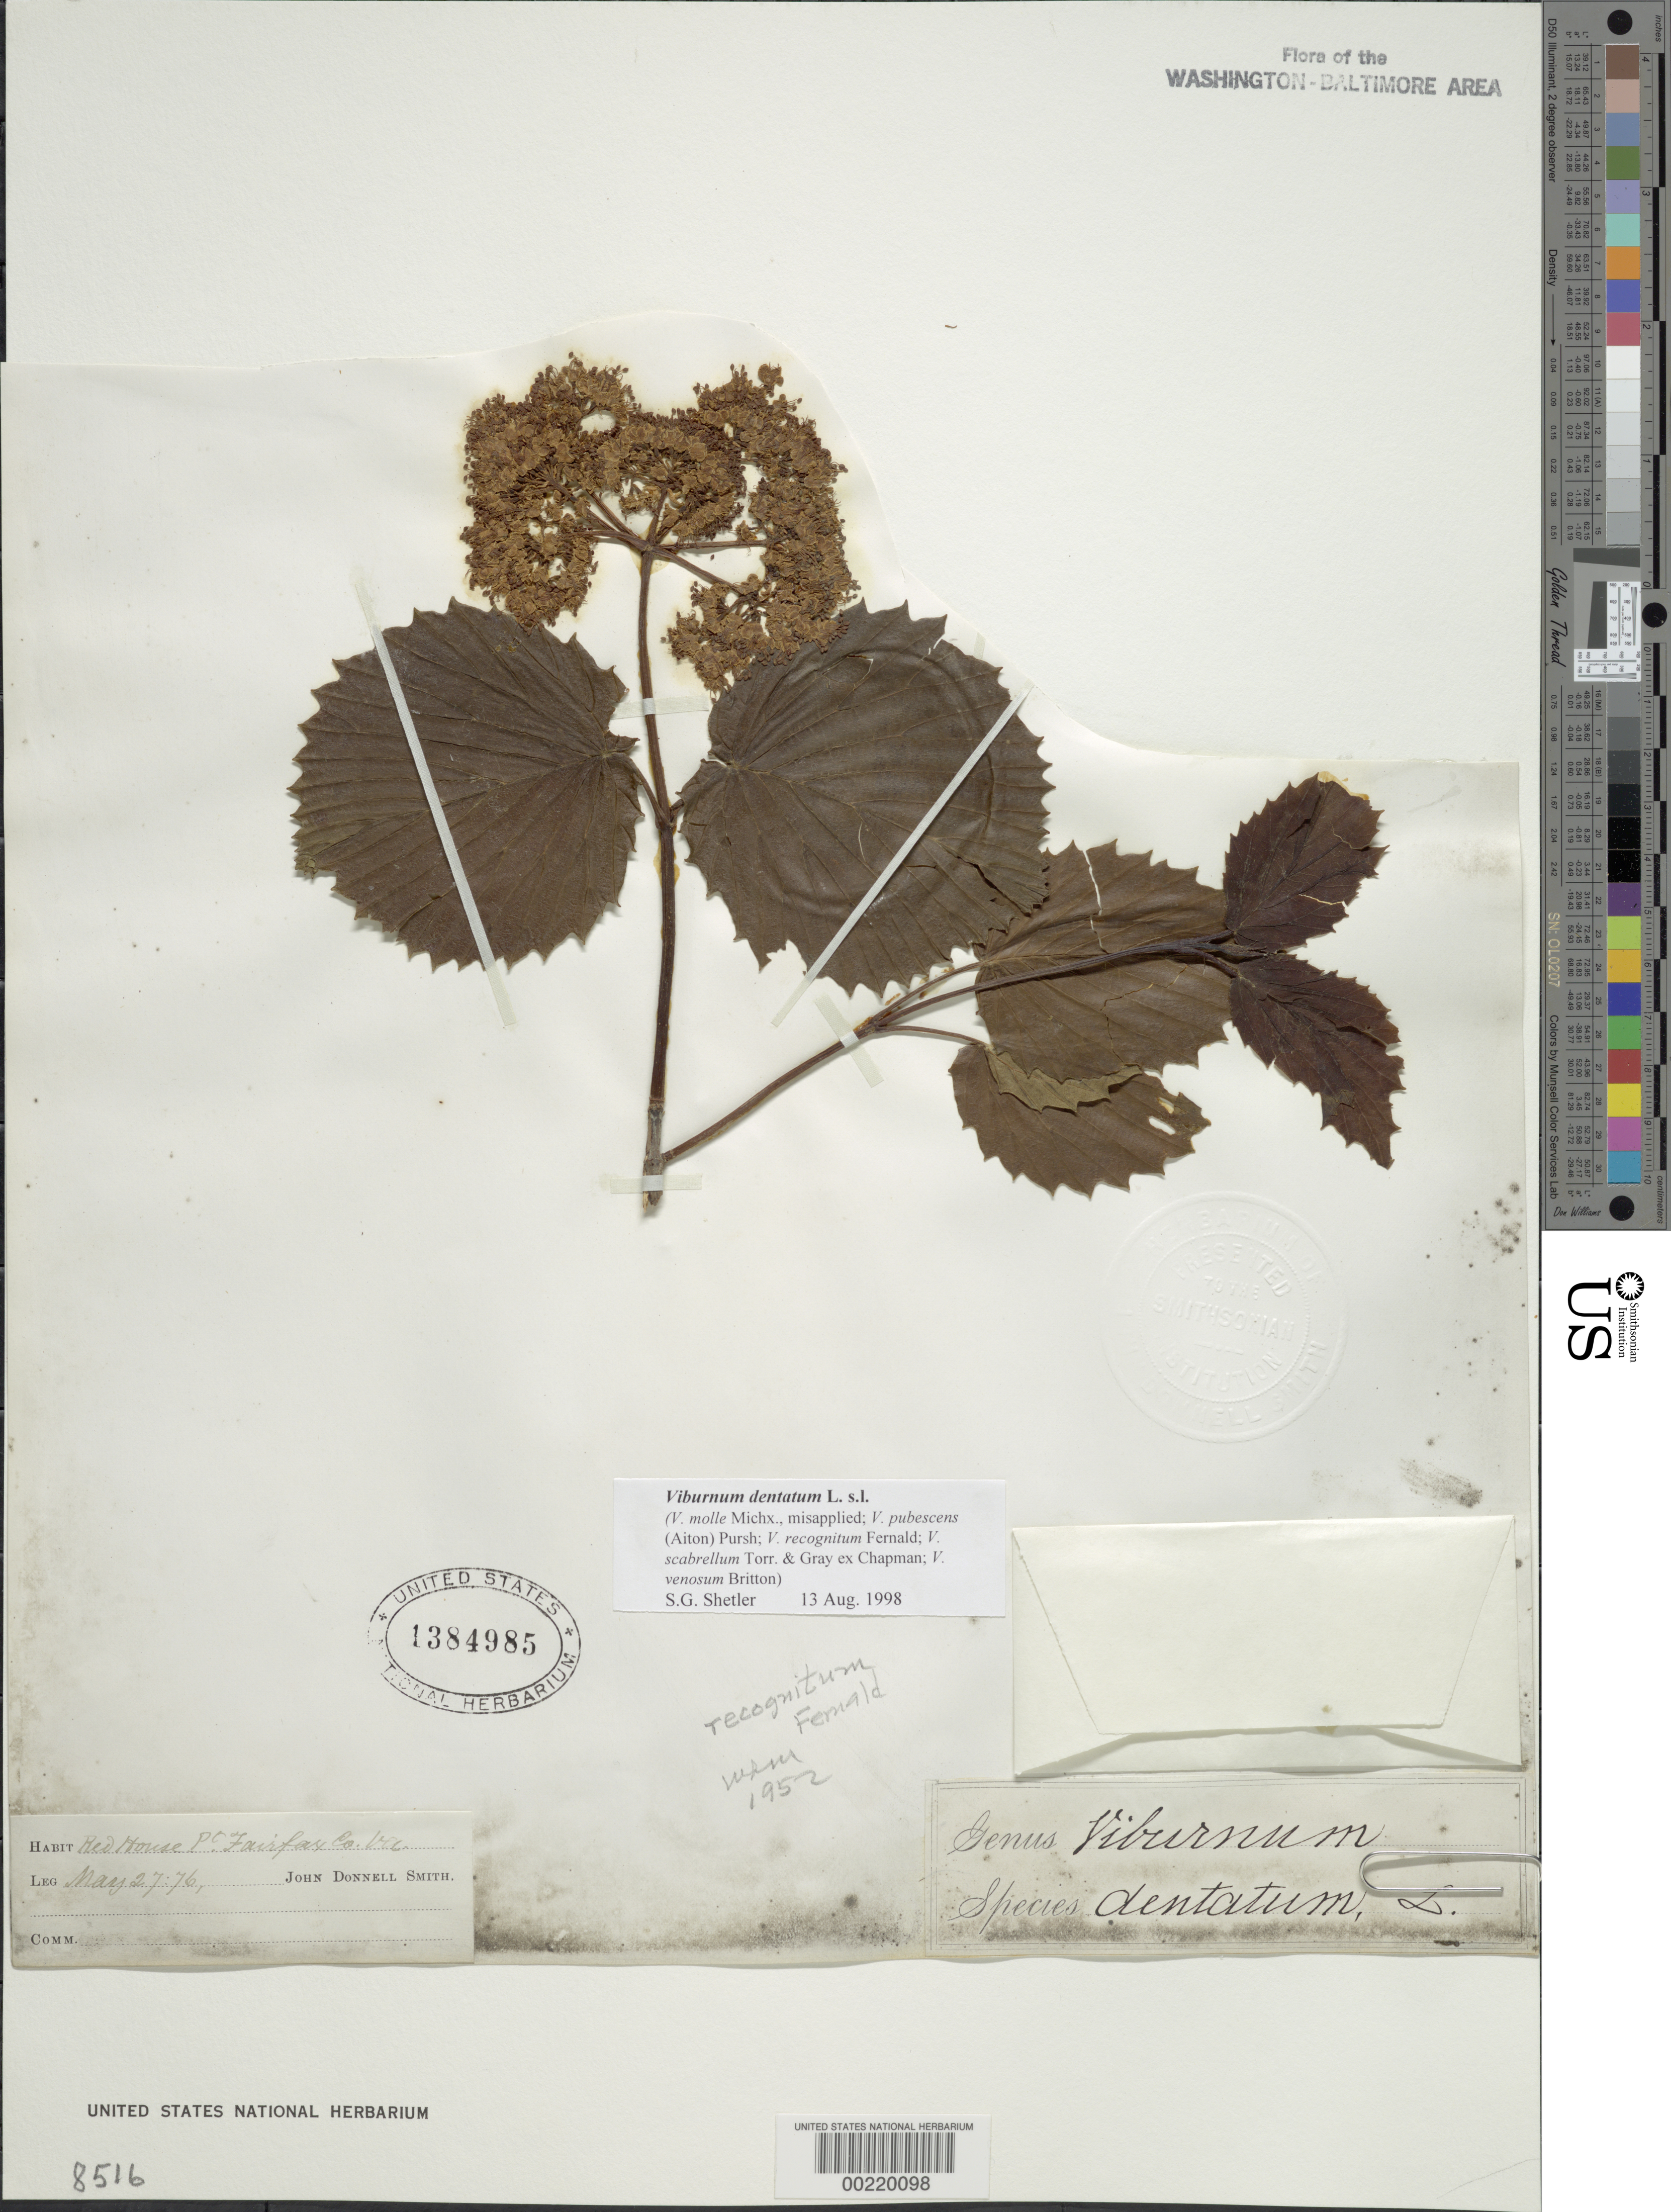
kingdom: Plantae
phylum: Tracheophyta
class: Magnoliopsida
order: Dipsacales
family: Viburnaceae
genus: Viburnum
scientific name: Viburnum dentatum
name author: L.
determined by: McAtee, W. L.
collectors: J. Donnell Smith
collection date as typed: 27 May 1876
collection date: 1876-05-27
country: United States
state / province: Virginia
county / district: Fairfax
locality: Red House Park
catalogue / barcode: US 1384985